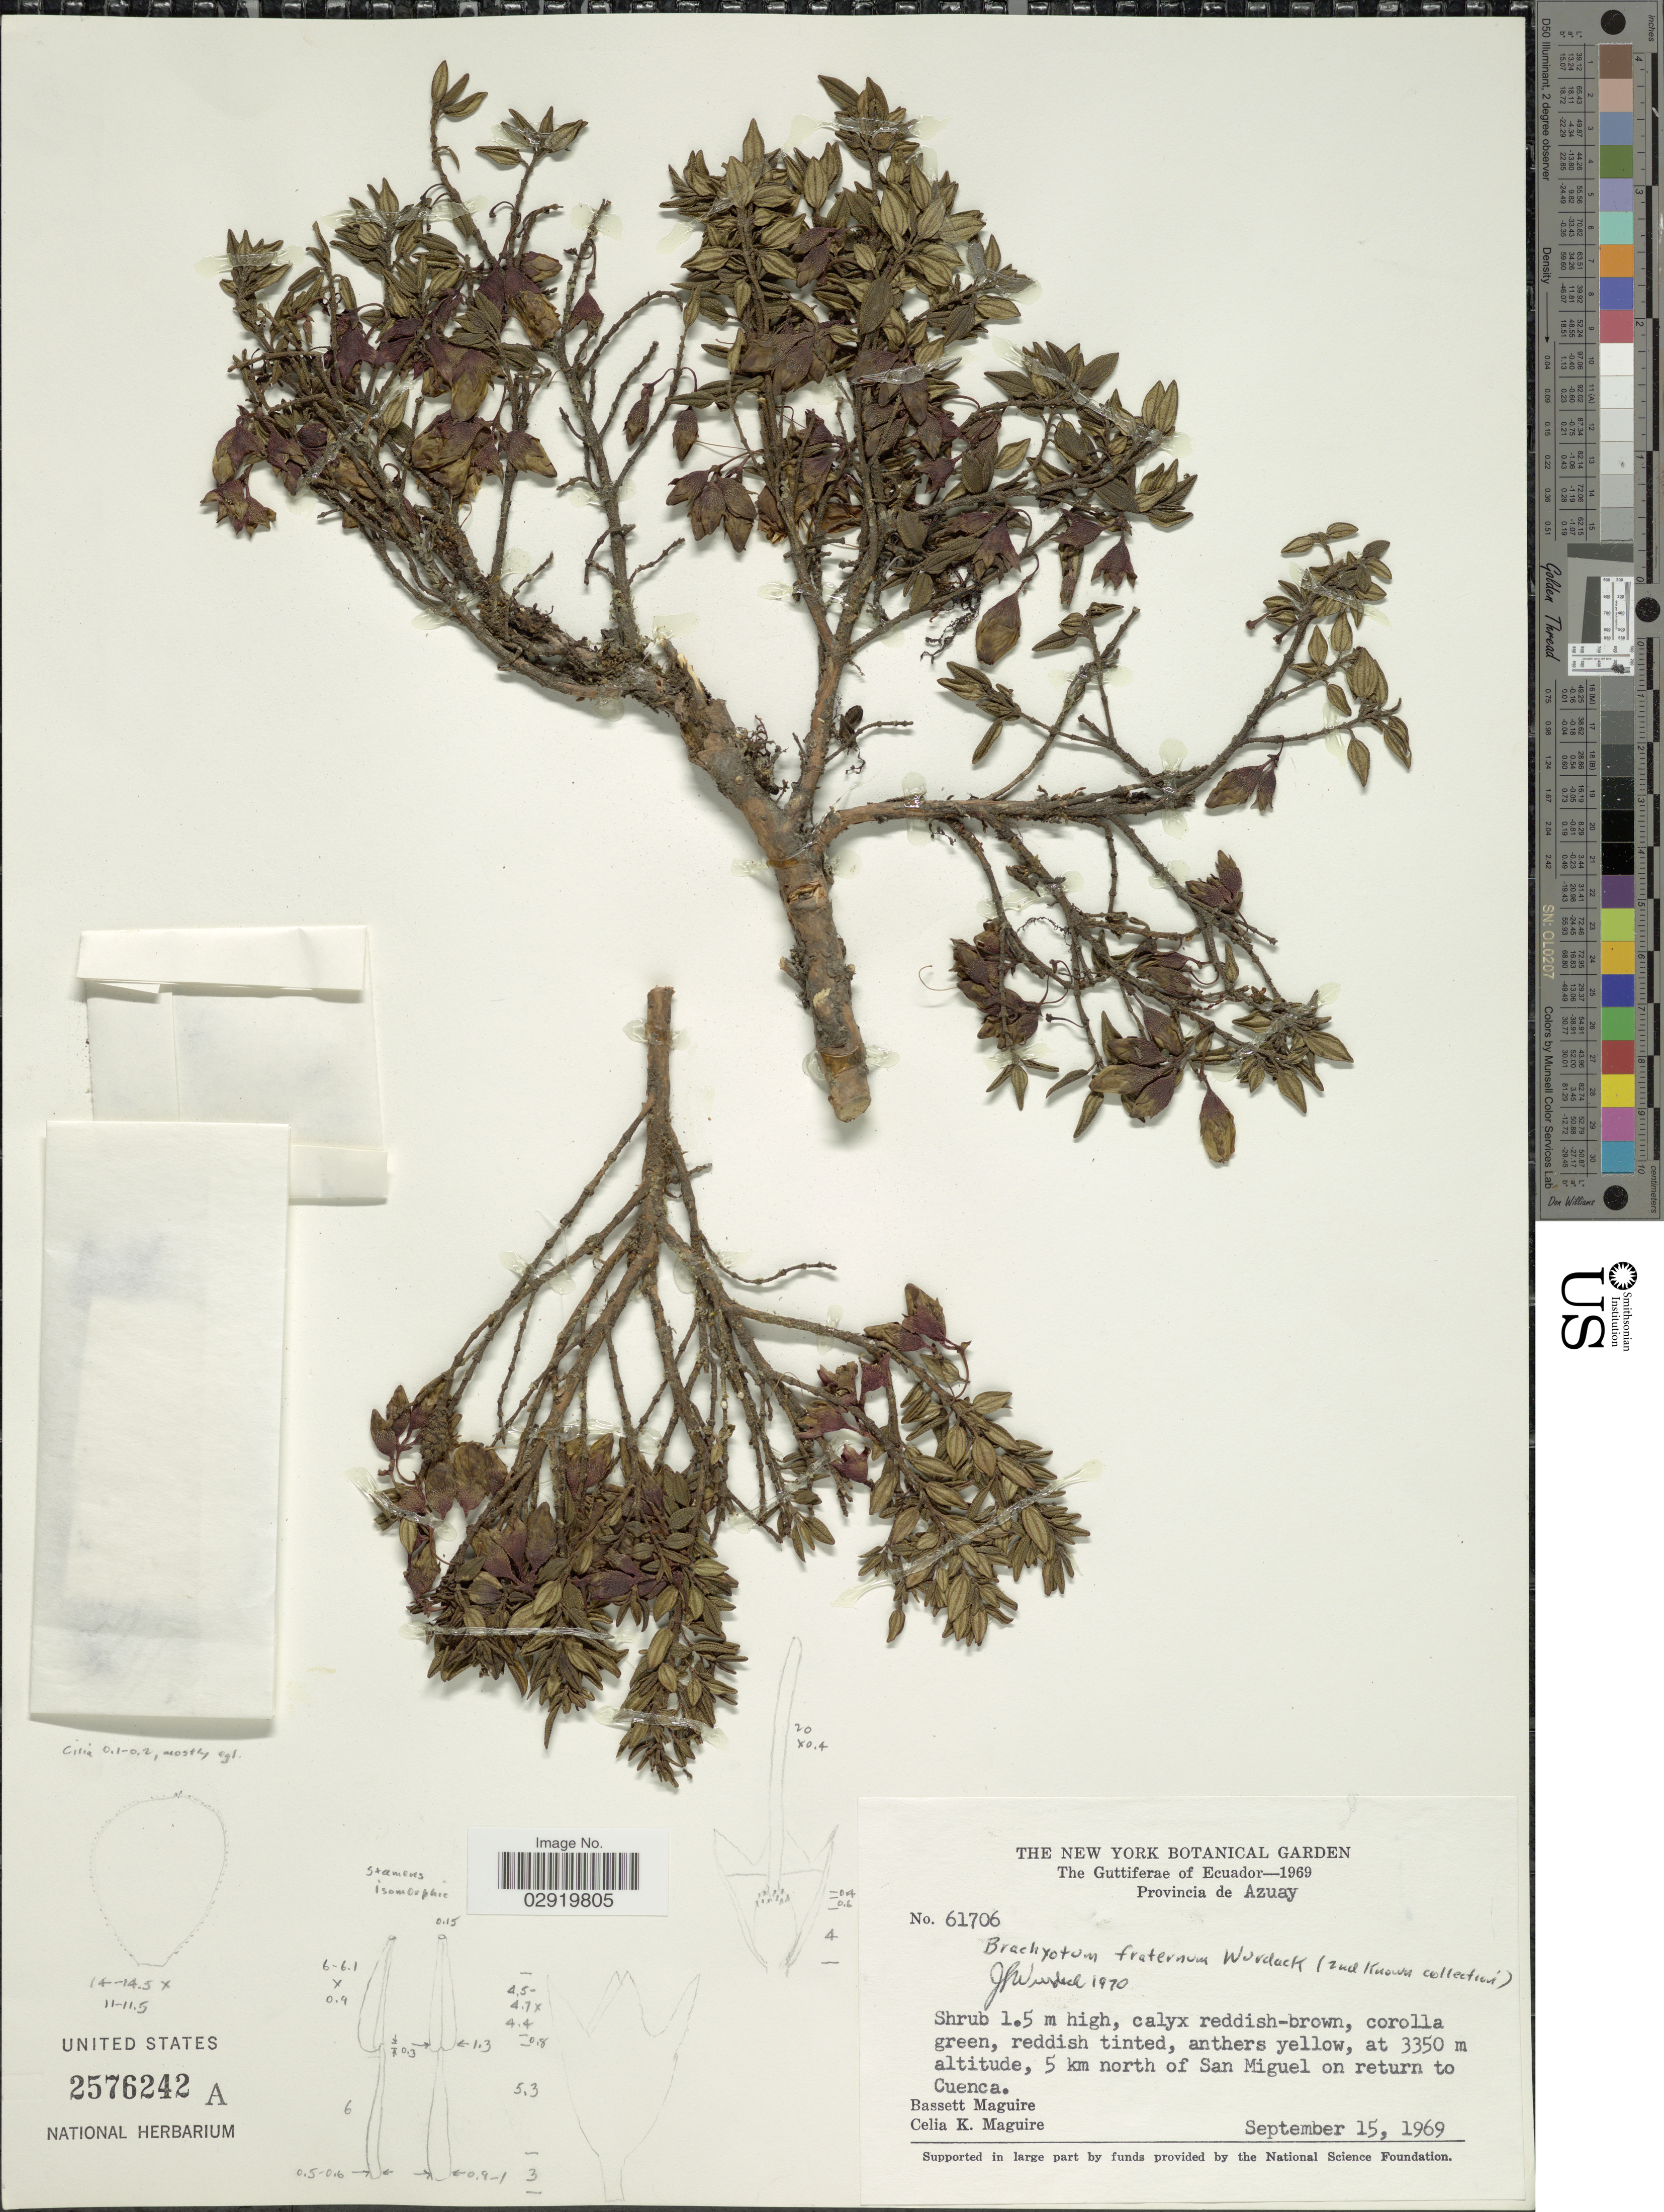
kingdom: Plantae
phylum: Tracheophyta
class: Magnoliopsida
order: Myrtales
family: Melastomataceae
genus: Brachyotum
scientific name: Brachyotum fraternum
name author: Wurdack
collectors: B. Maguire & C. K. Maguire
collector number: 61706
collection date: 1969-09-15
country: Ecuador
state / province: Azuay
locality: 5 km north of San Miguel on return to Cuenca.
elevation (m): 3350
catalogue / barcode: US 2576242A